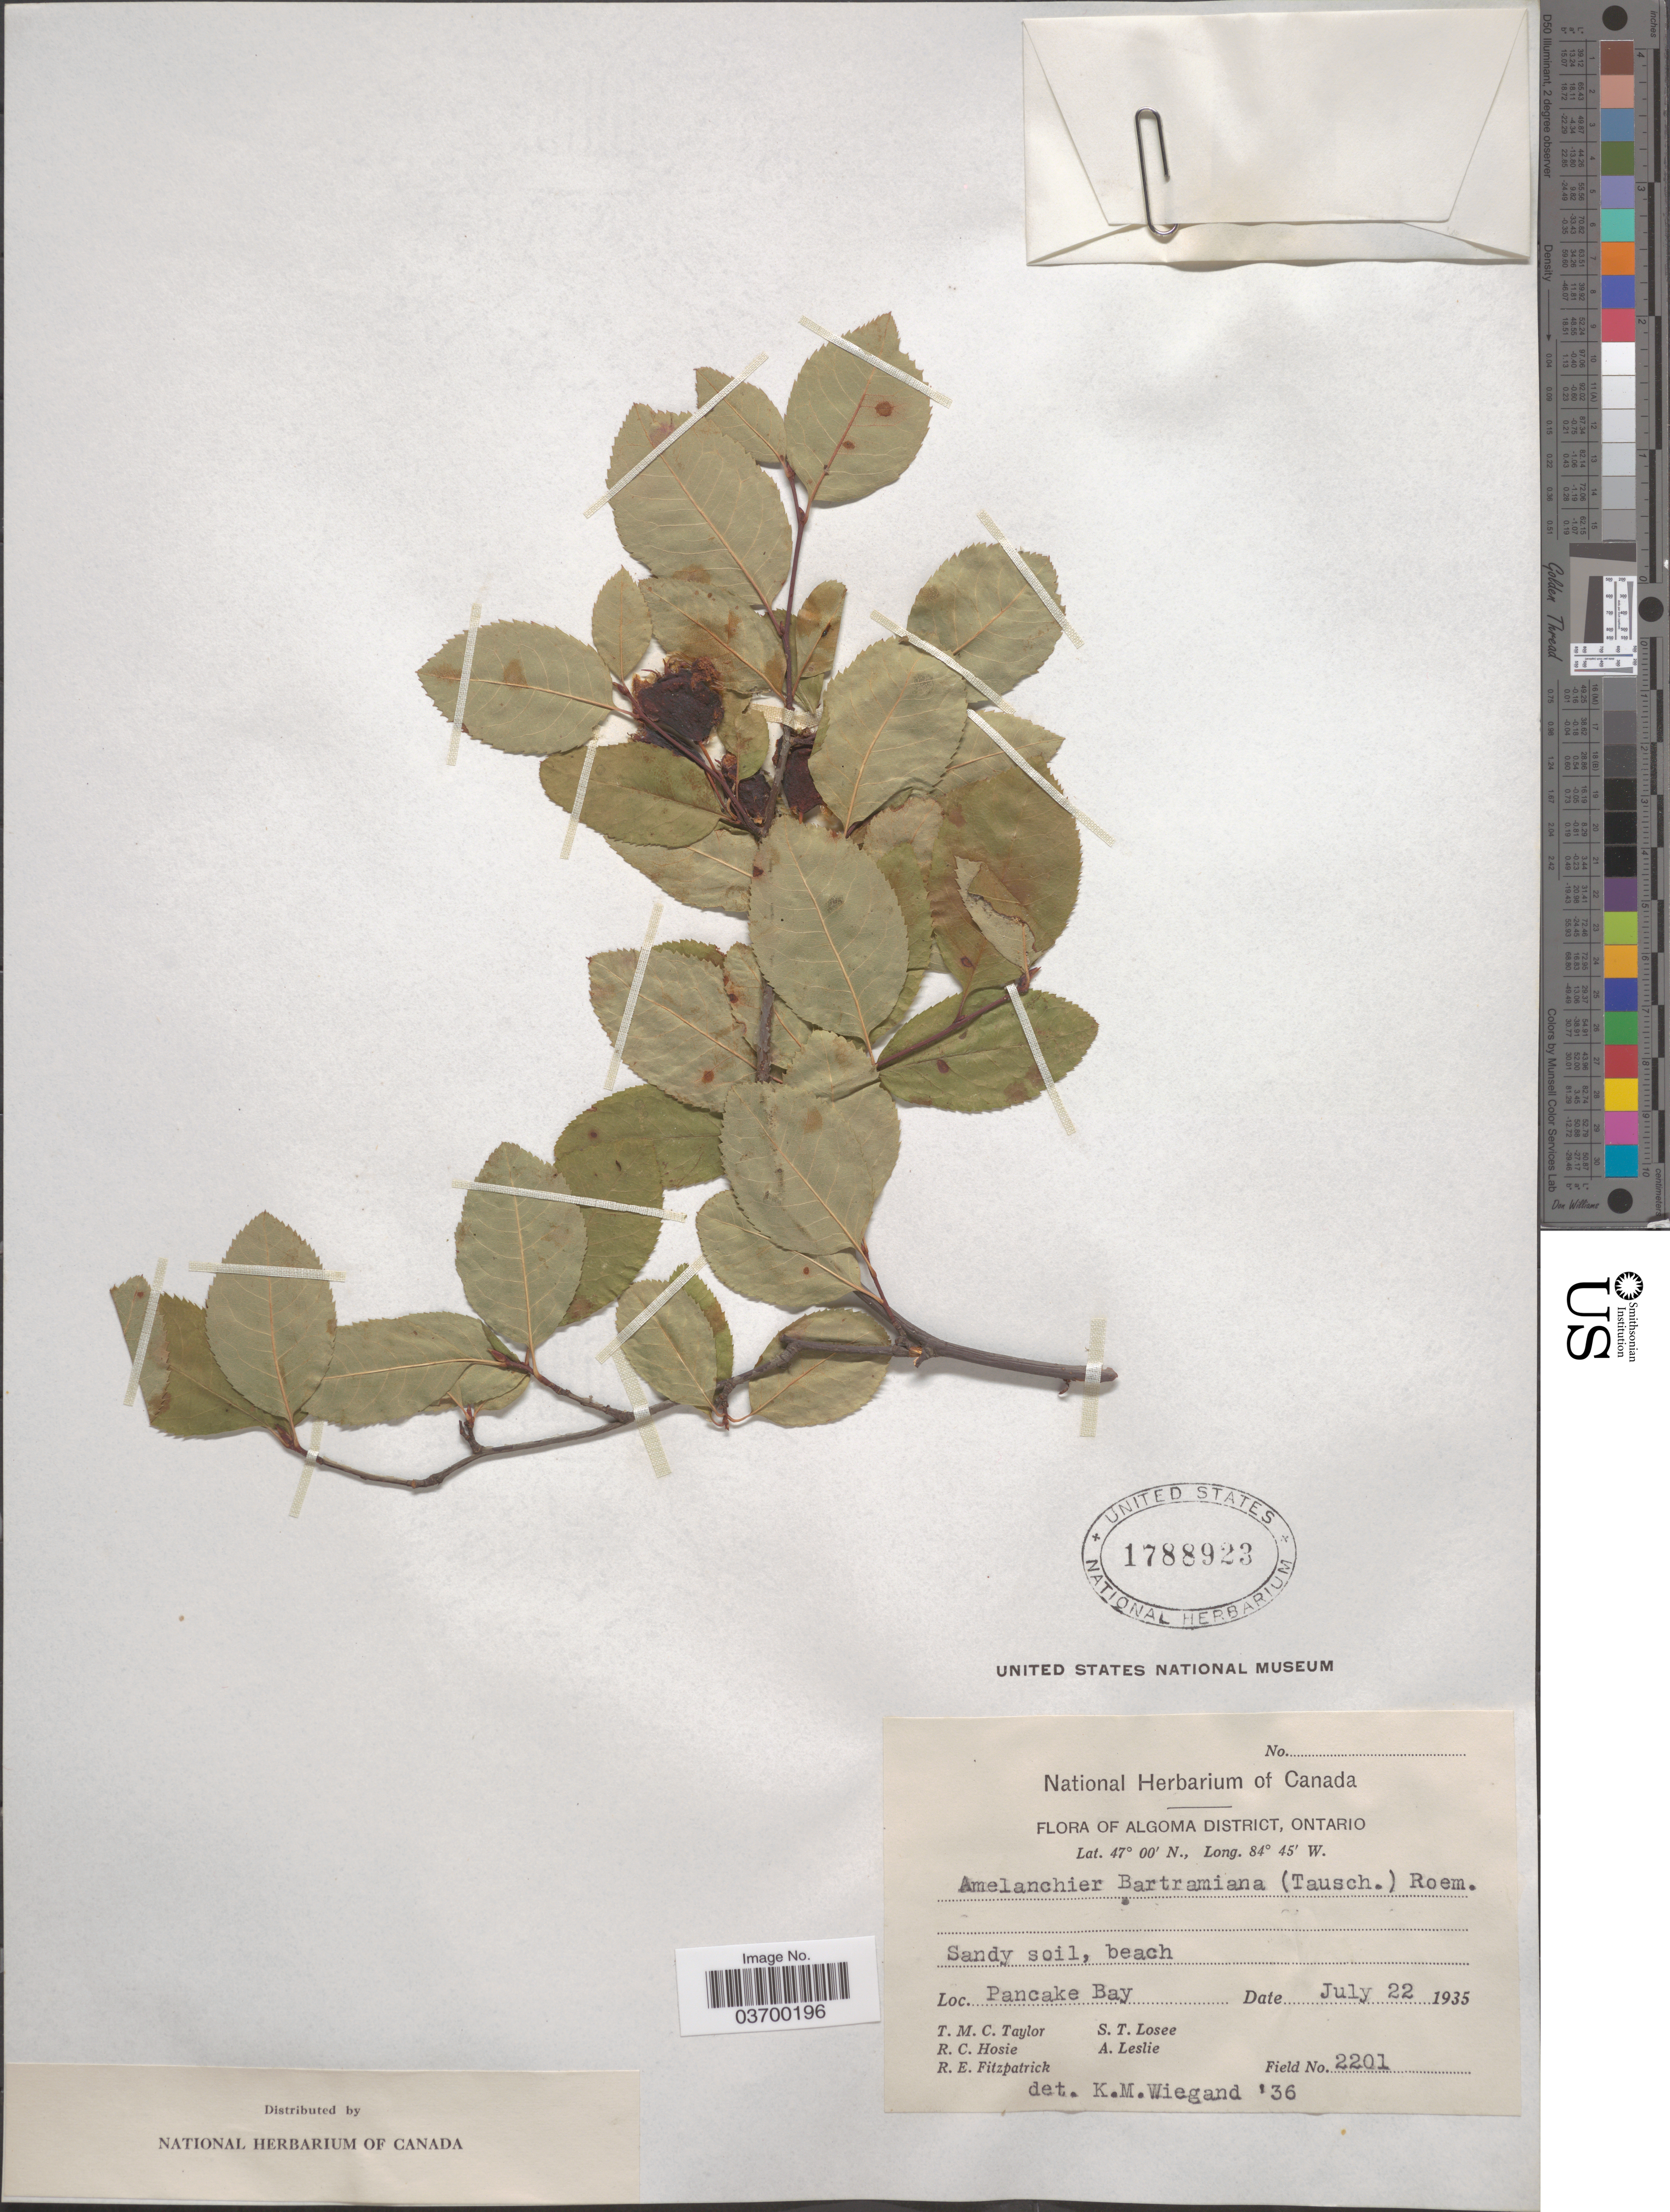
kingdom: Plantae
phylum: Tracheophyta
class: Magnoliopsida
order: Rosales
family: Rosaceae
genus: Amelanchier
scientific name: Amelanchier bartramiana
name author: (Tausch) M. Roem.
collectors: T. M. C. Taylor, R. Hosie, R. Fitzpatrick, S. Losee & A. Leslie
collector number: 2201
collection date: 1935-07-22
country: Canada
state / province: Ontario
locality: Algoma District. Beach. Pancake Bay.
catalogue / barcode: US 1788923